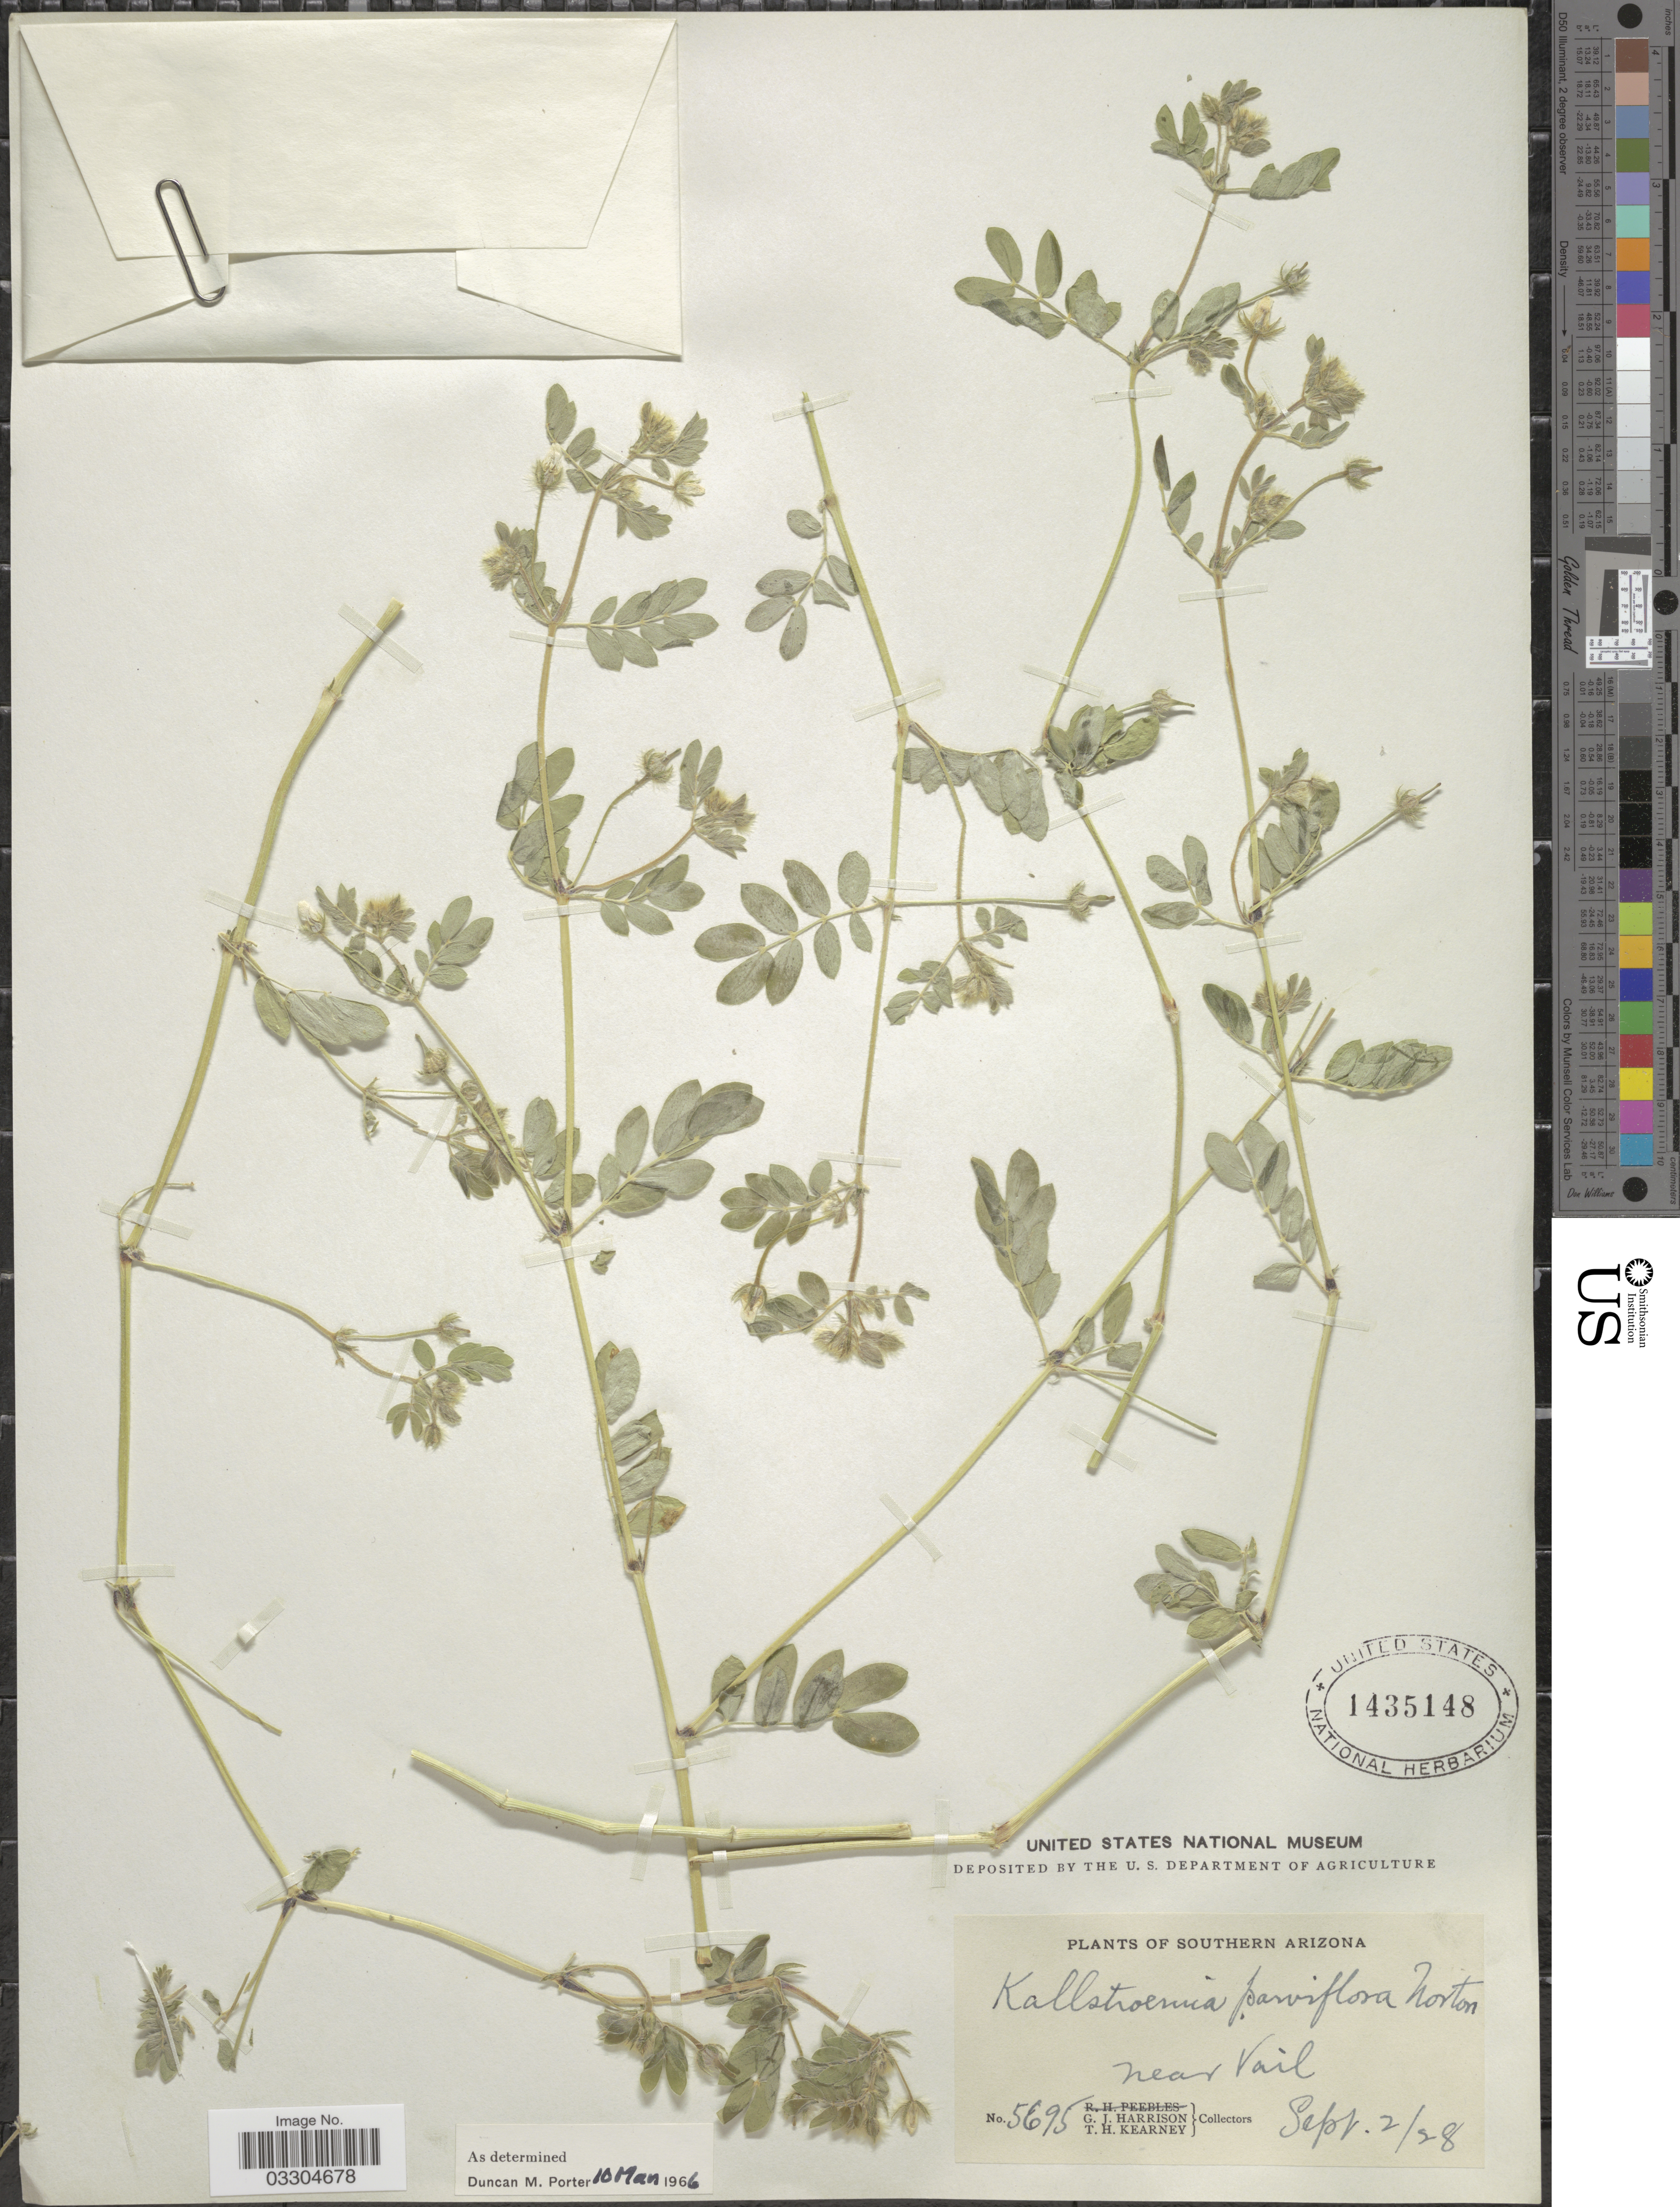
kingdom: Plantae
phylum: Tracheophyta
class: Magnoliopsida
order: Zygophyllales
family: Zygophyllaceae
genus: Kallstroemia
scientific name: Kallstroemia parviflora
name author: Norton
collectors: G. J. Harrison & T. H. Kearney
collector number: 5695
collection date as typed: Transcribed d/m/y: 2/9/28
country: United States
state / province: Arizona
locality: Southern Arizona. Near Vail.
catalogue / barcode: US 1435148